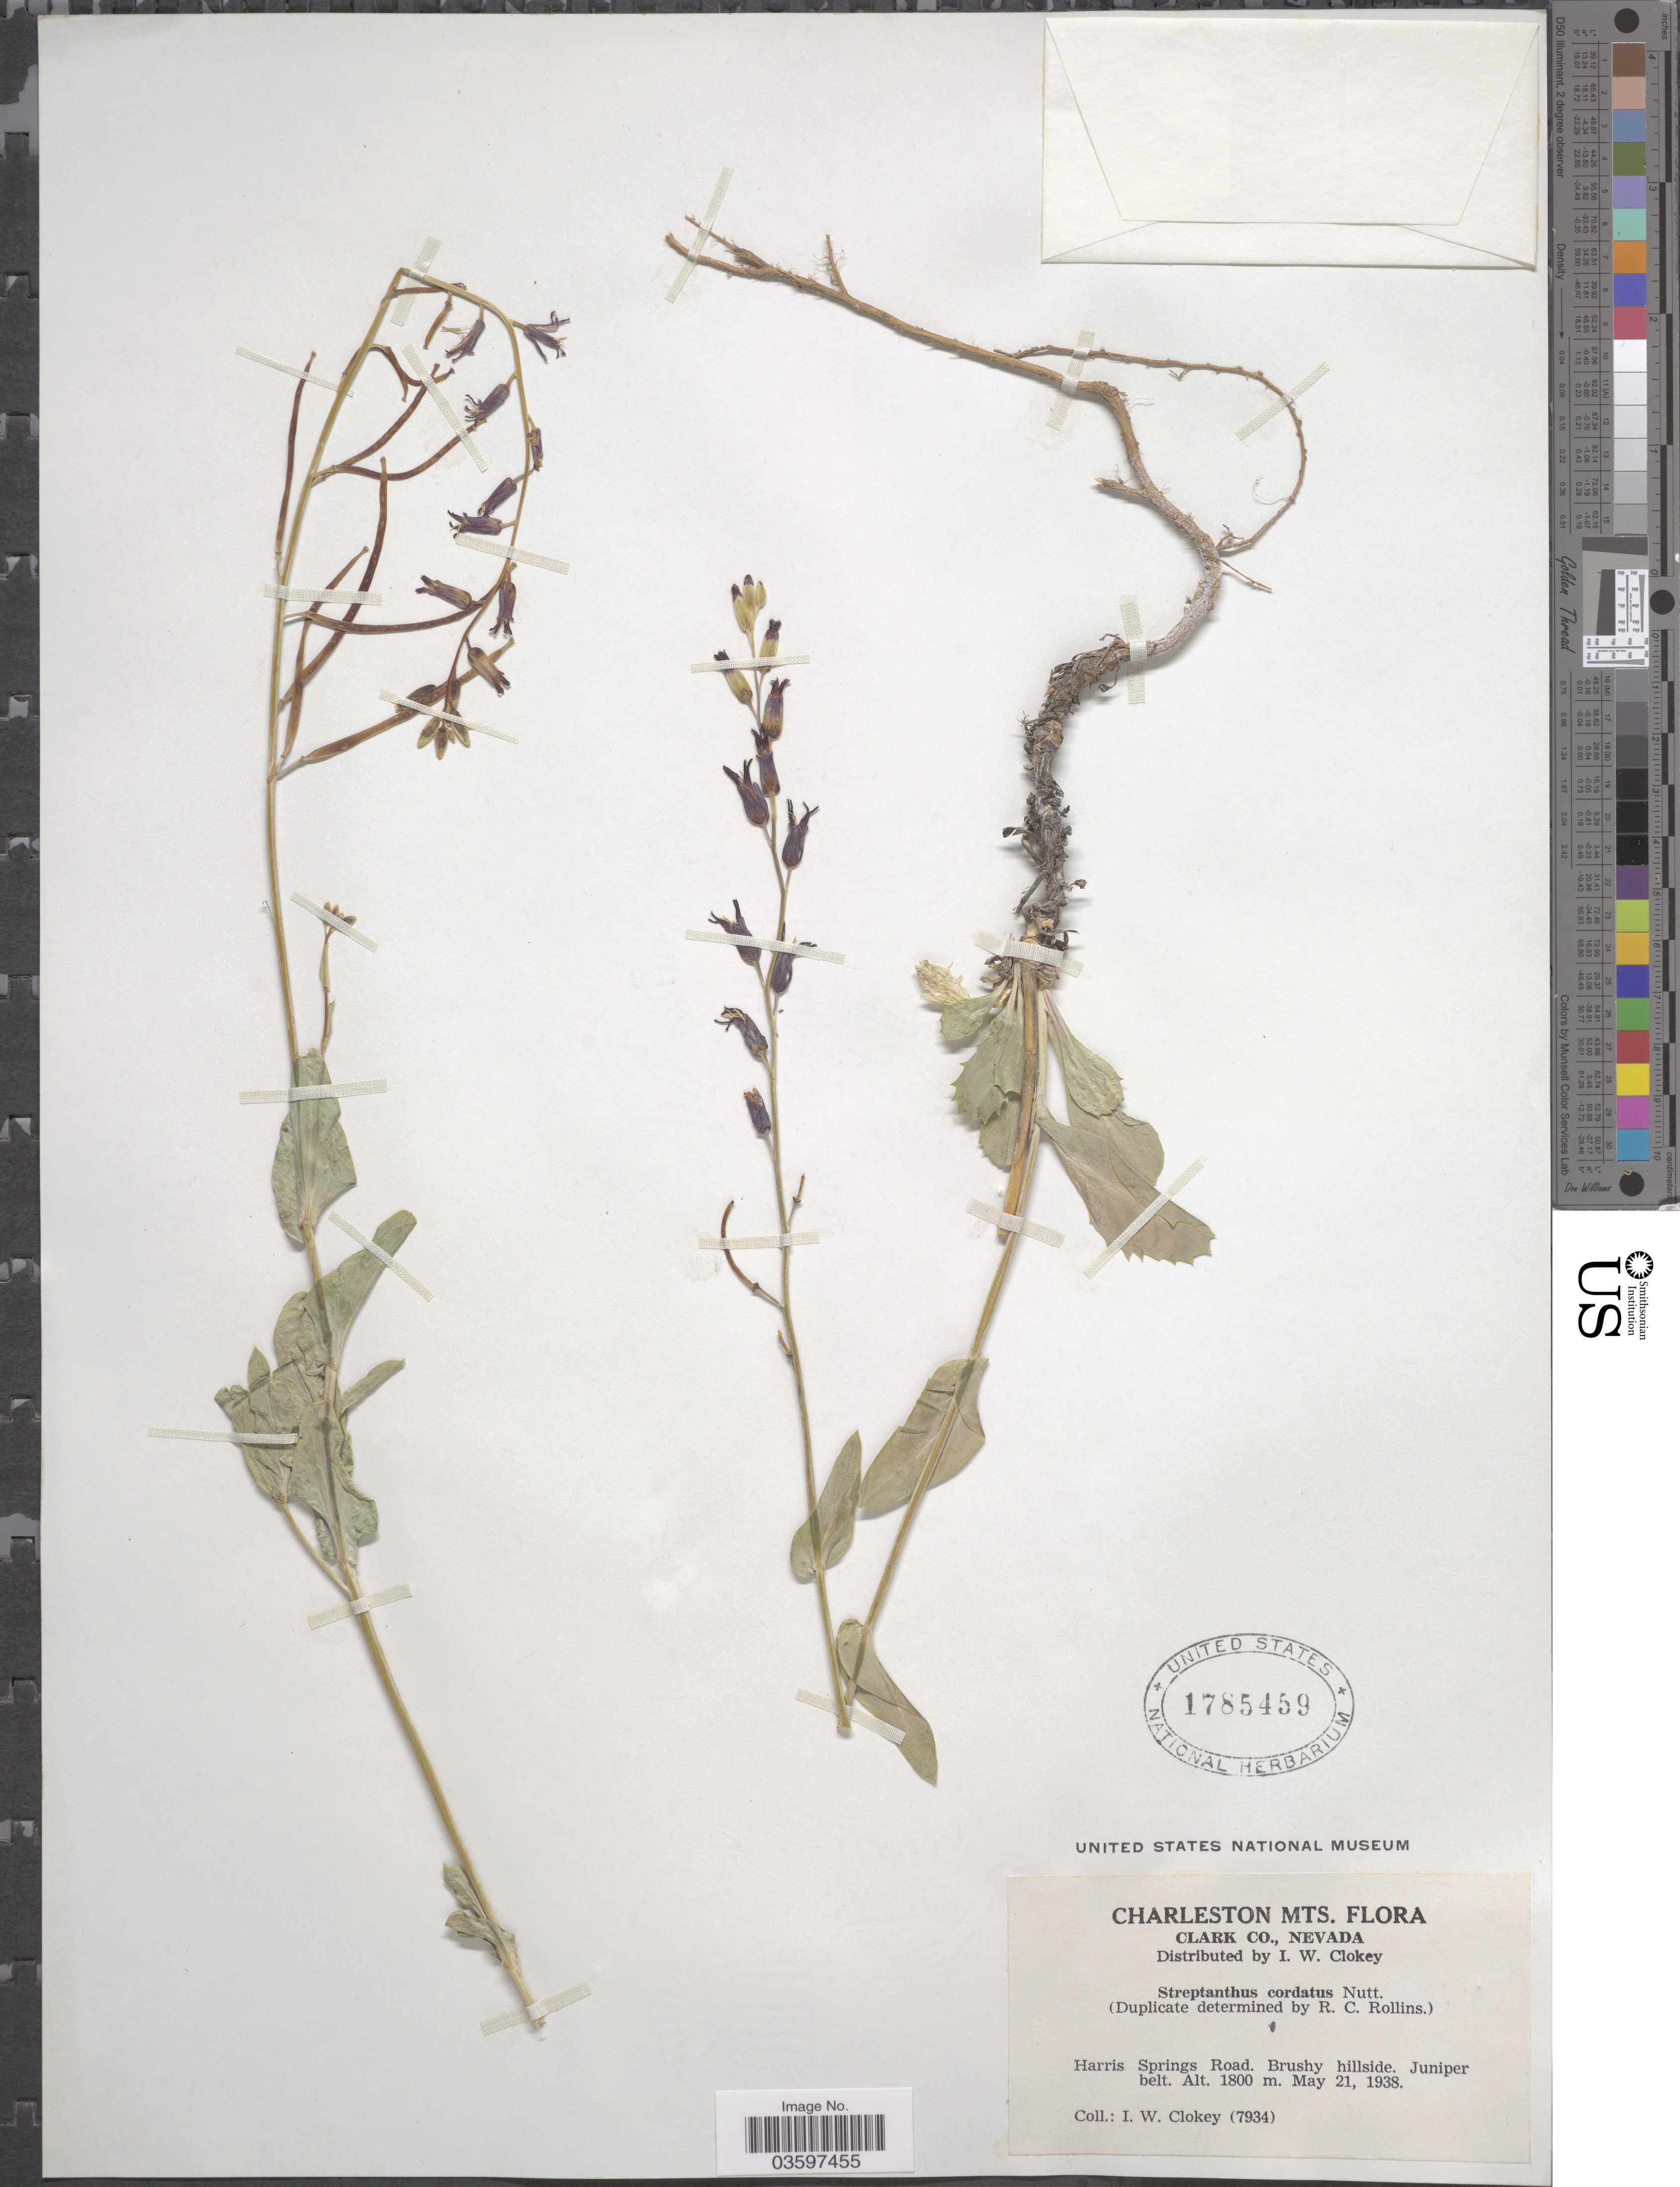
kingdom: Plantae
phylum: Tracheophyta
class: Magnoliopsida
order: Brassicales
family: Brassicaceae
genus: Streptanthus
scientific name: Streptanthus cordatus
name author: Nutt. ex Torr. & A. Gray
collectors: I. W. Clokey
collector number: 7934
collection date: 1938-05-21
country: United States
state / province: Nevada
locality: Charleston Mts. Clark Co. Harris Springs Road.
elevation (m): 1800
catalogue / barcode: US 1785459